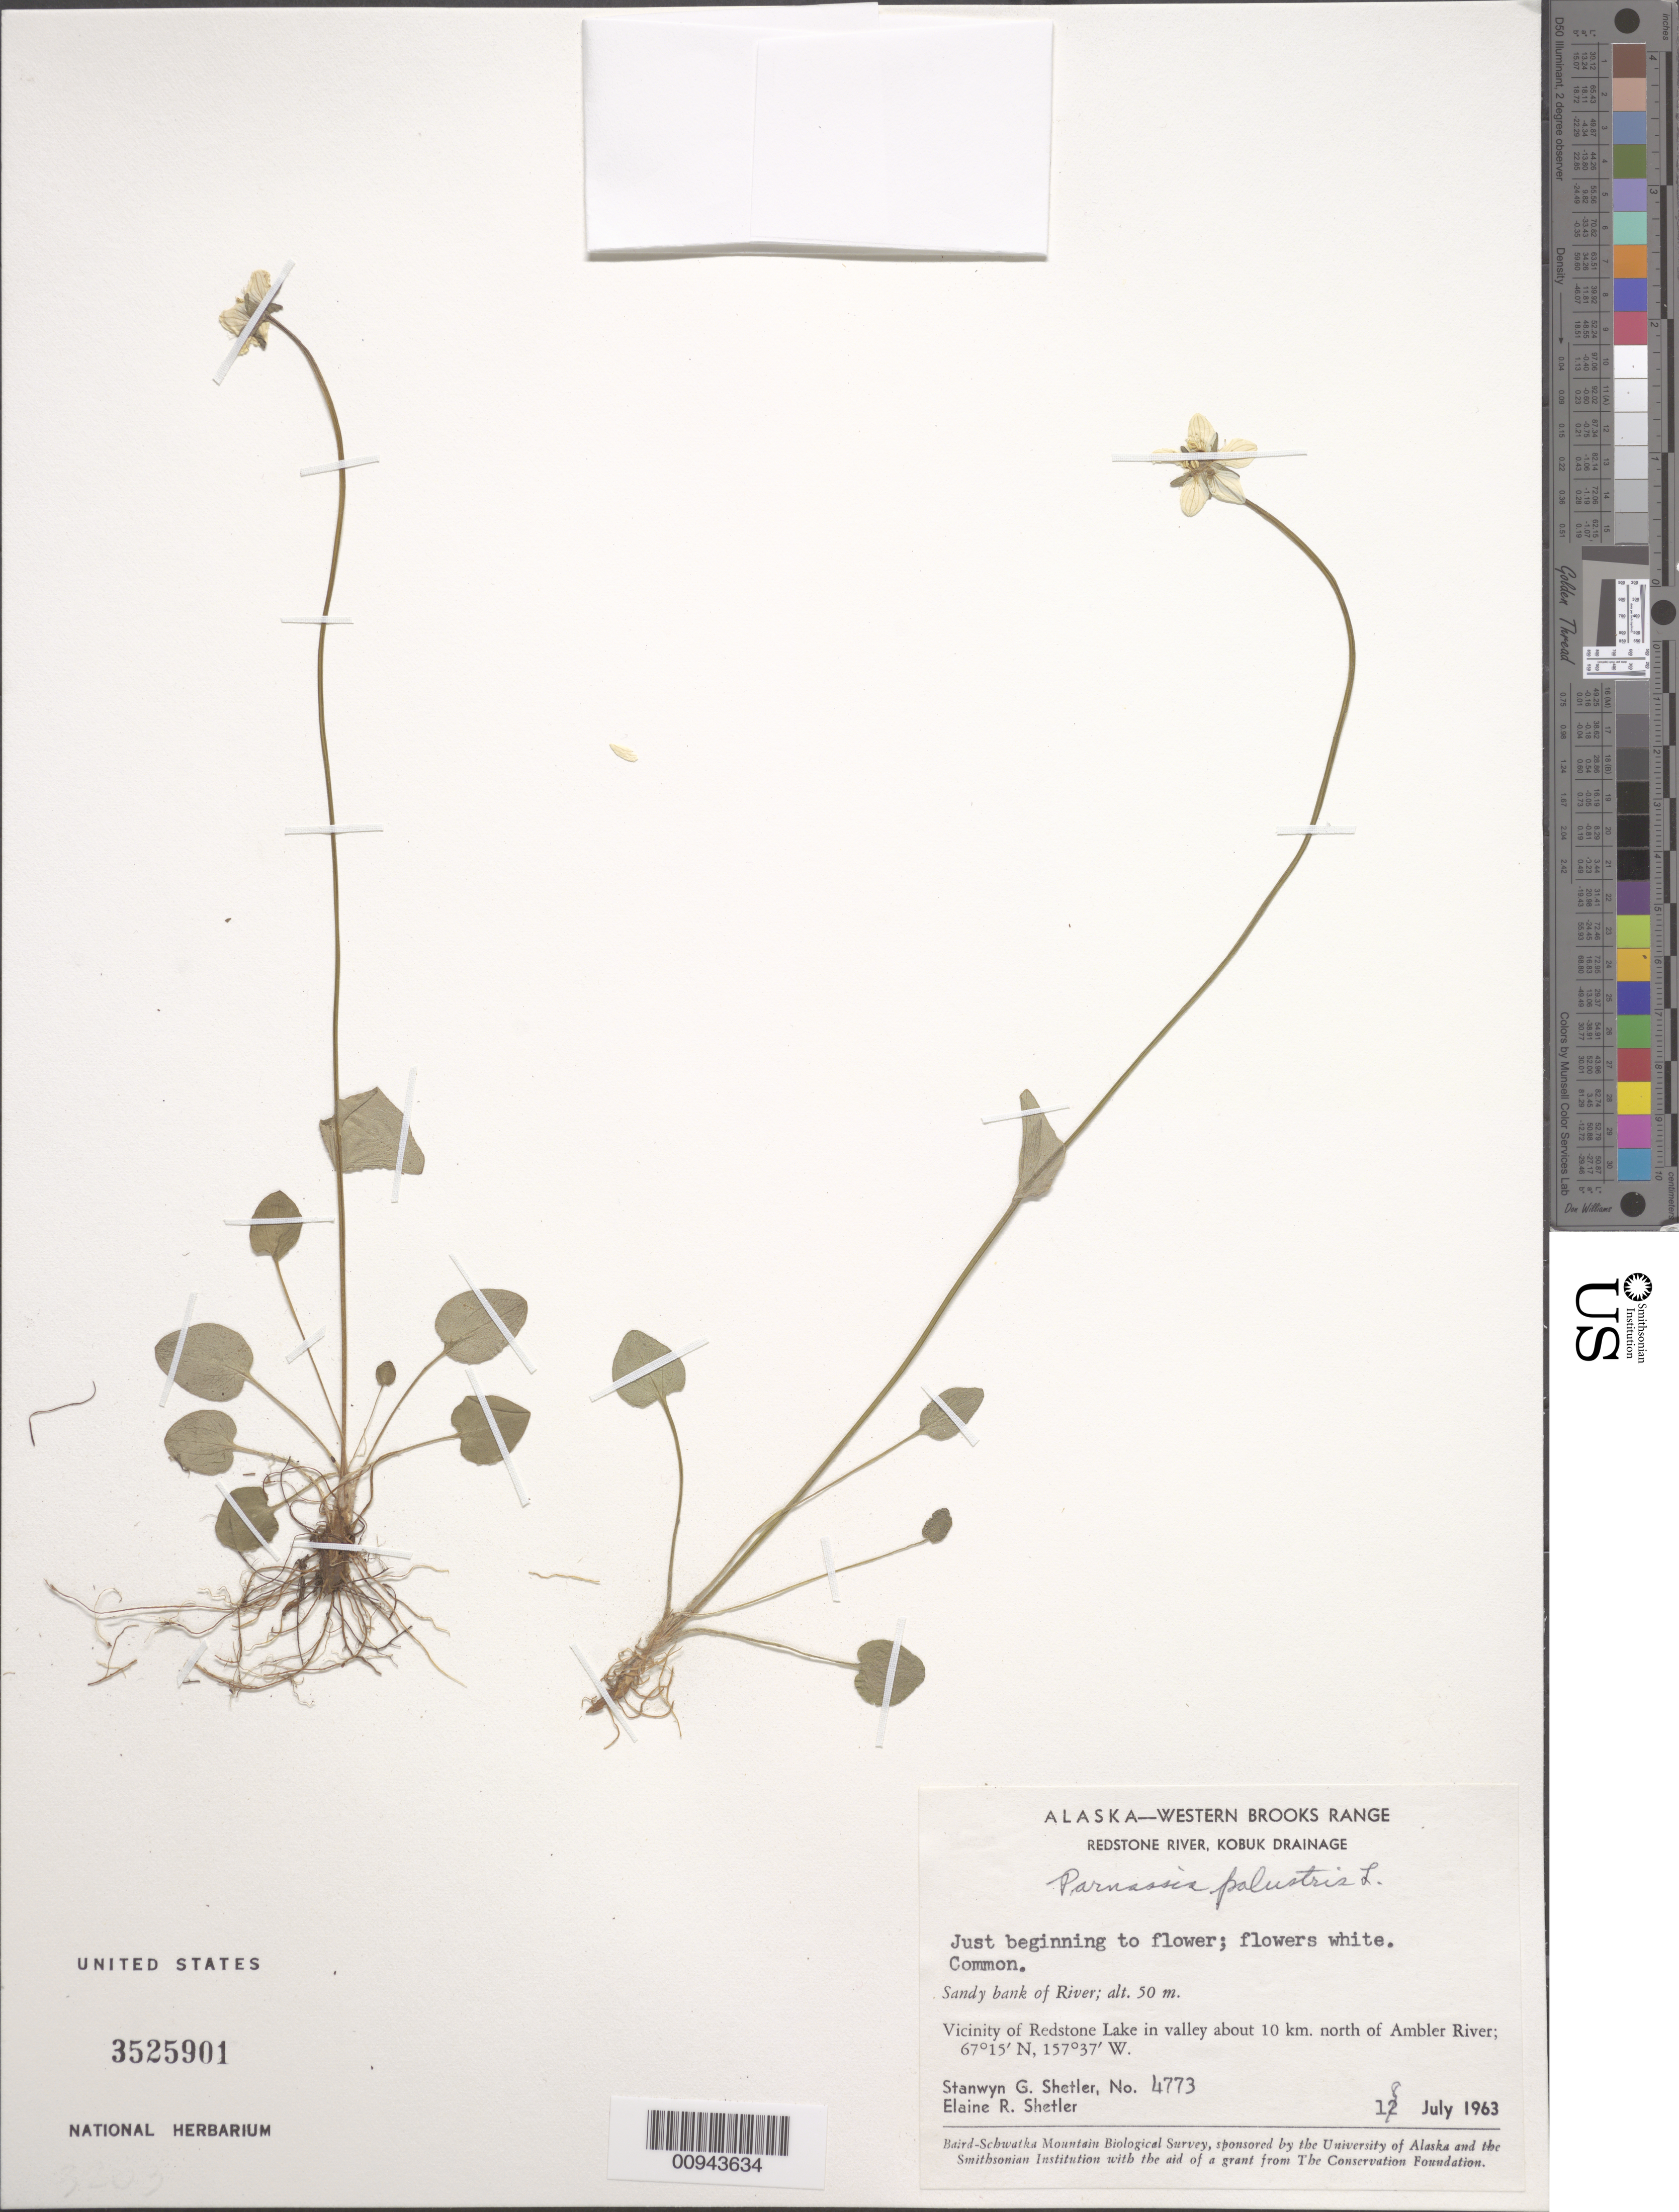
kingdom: Plantae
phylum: Tracheophyta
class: Magnoliopsida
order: Celastrales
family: Parnassiaceae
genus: Parnassia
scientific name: Parnassia palustris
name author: L.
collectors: S. Shetler & E. R. Shetler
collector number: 4773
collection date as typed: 18 Jul 1963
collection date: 1963-07-18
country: United States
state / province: Alaska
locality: Vicinity of Redstone Lake in valley about 10 km. north of Ambler River. Western Brooks Range, Redstone River, Kobuk Drainage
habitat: Sandy bank of river.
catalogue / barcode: US 3525901